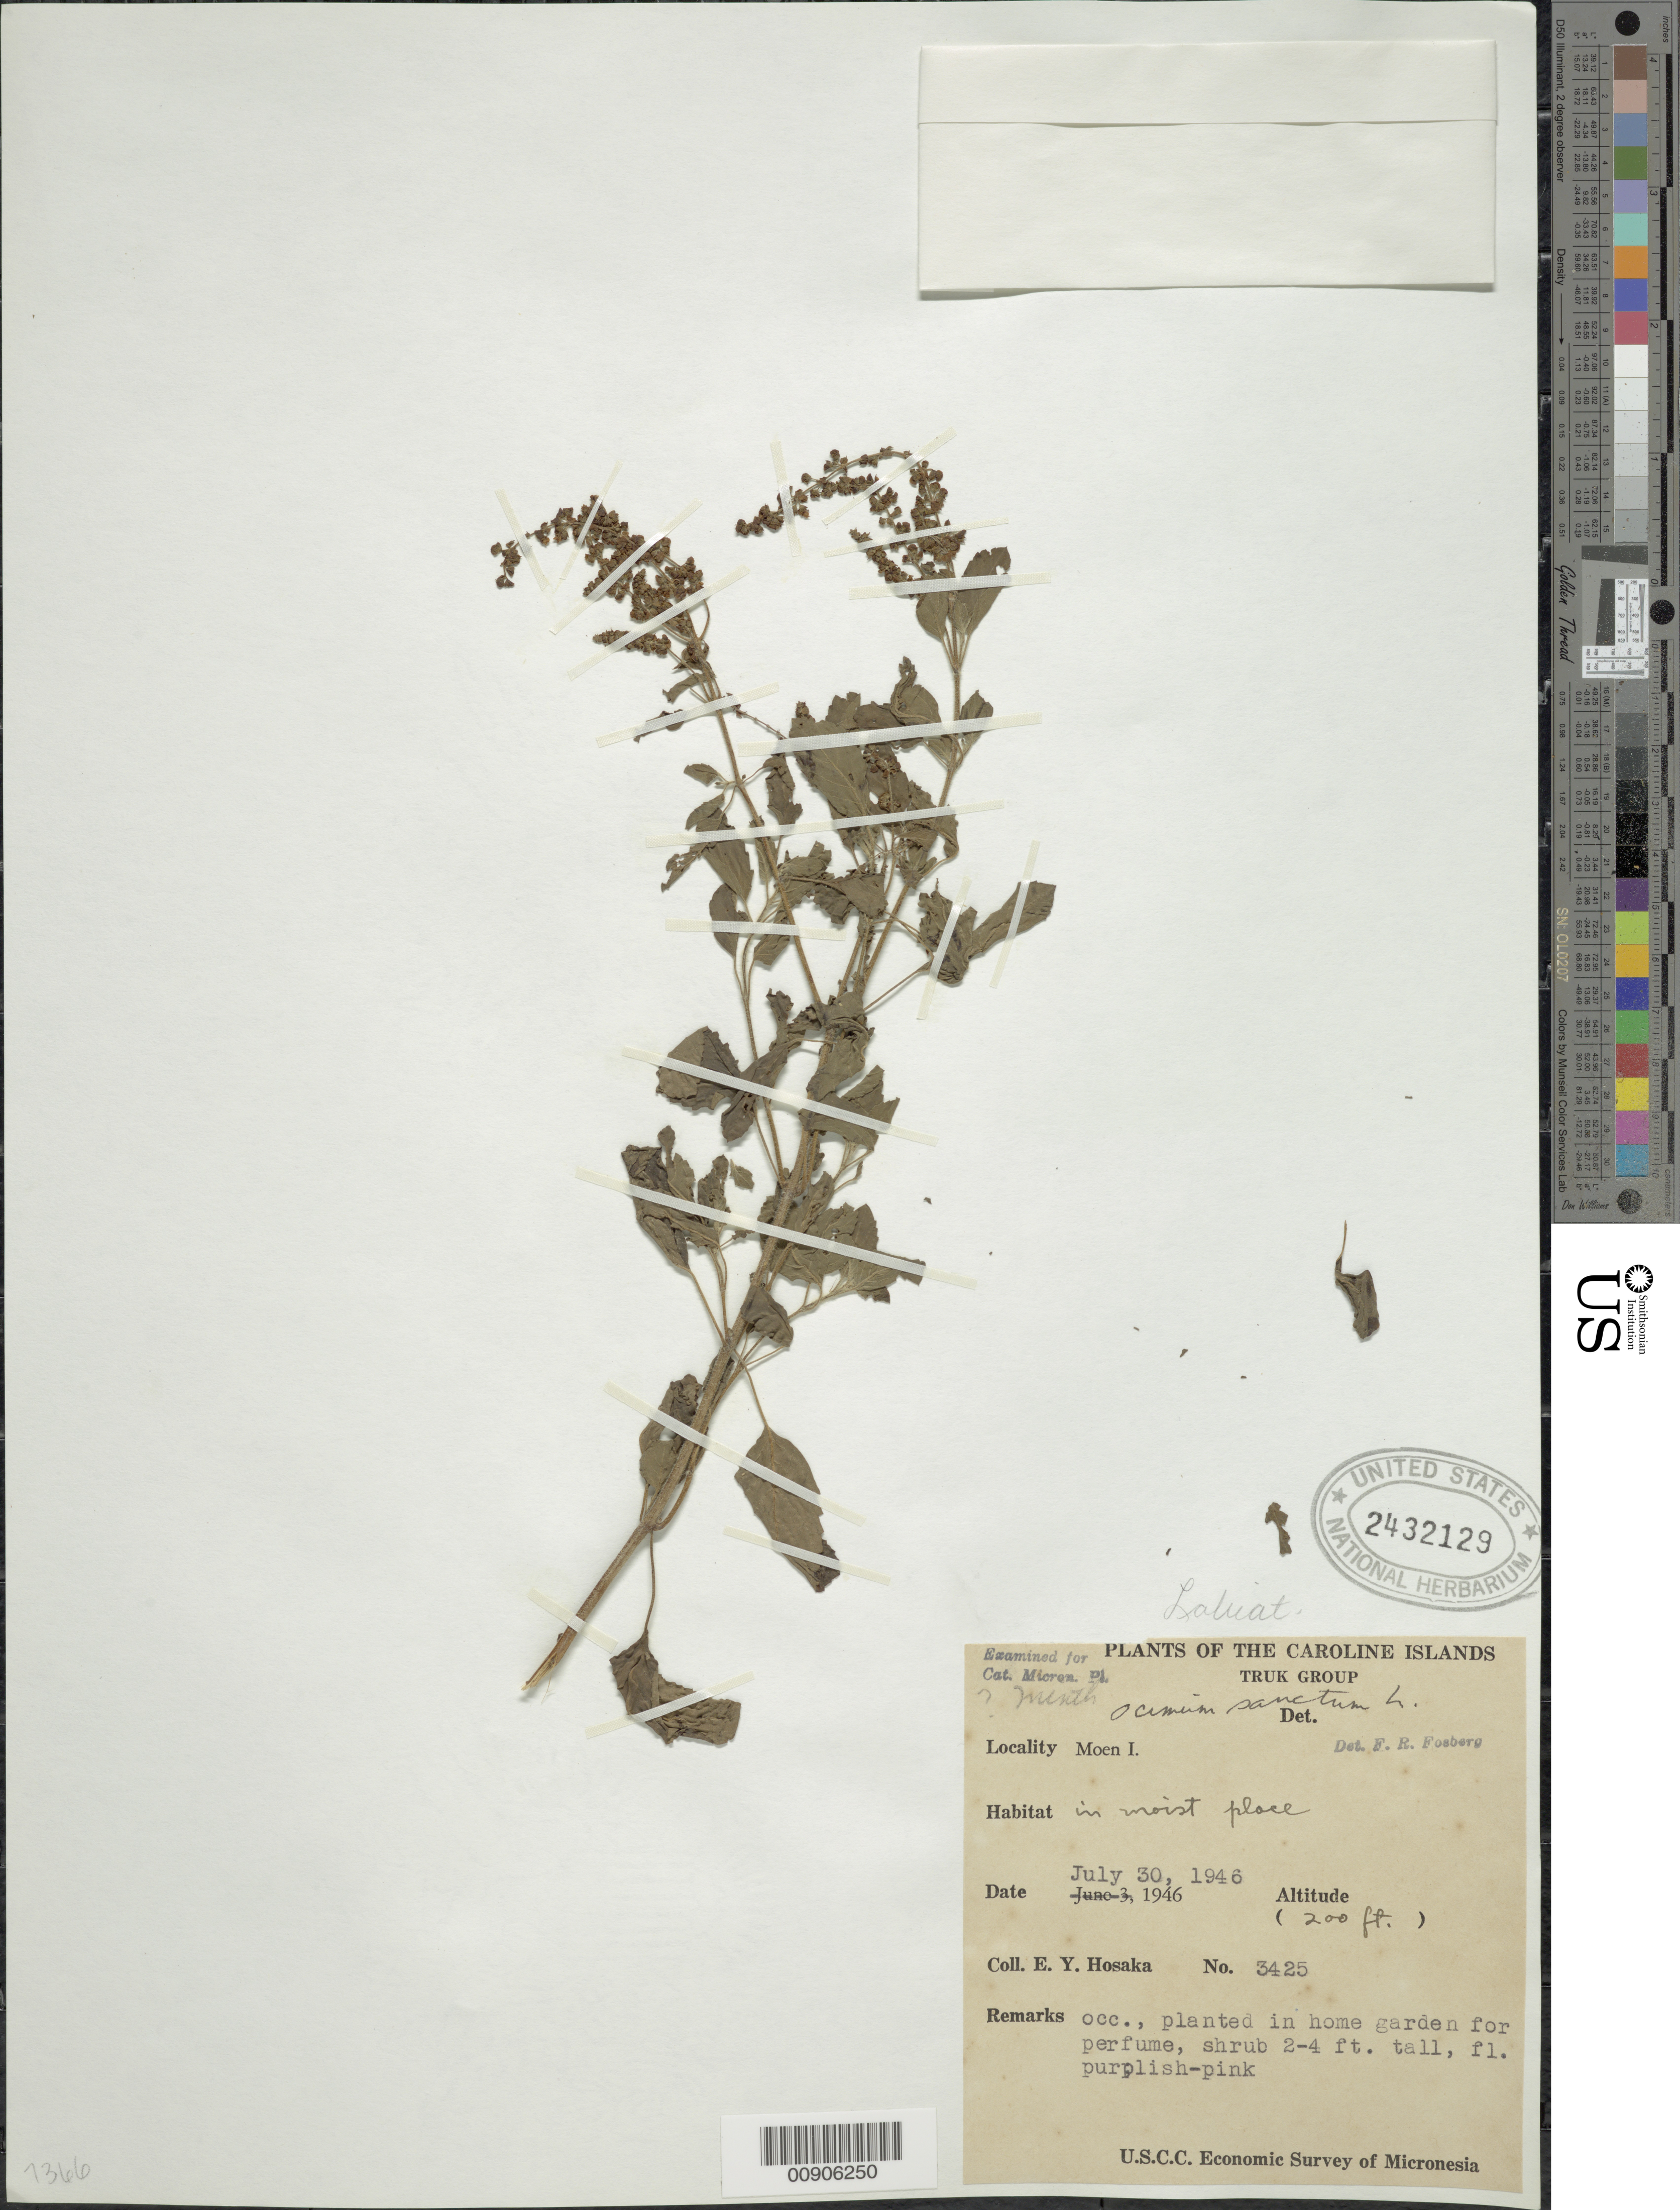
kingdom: Plantae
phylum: Tracheophyta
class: Magnoliopsida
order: Lamiales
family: Lamiaceae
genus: Ocimum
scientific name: Ocimum tenuiflorum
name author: L.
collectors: E. Y. Hosaka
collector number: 3425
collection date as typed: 30 Jul 1946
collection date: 1946-07-30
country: Micronesia, Federated States of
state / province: Truk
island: Moen [Wono]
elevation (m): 61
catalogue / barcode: US 2432129